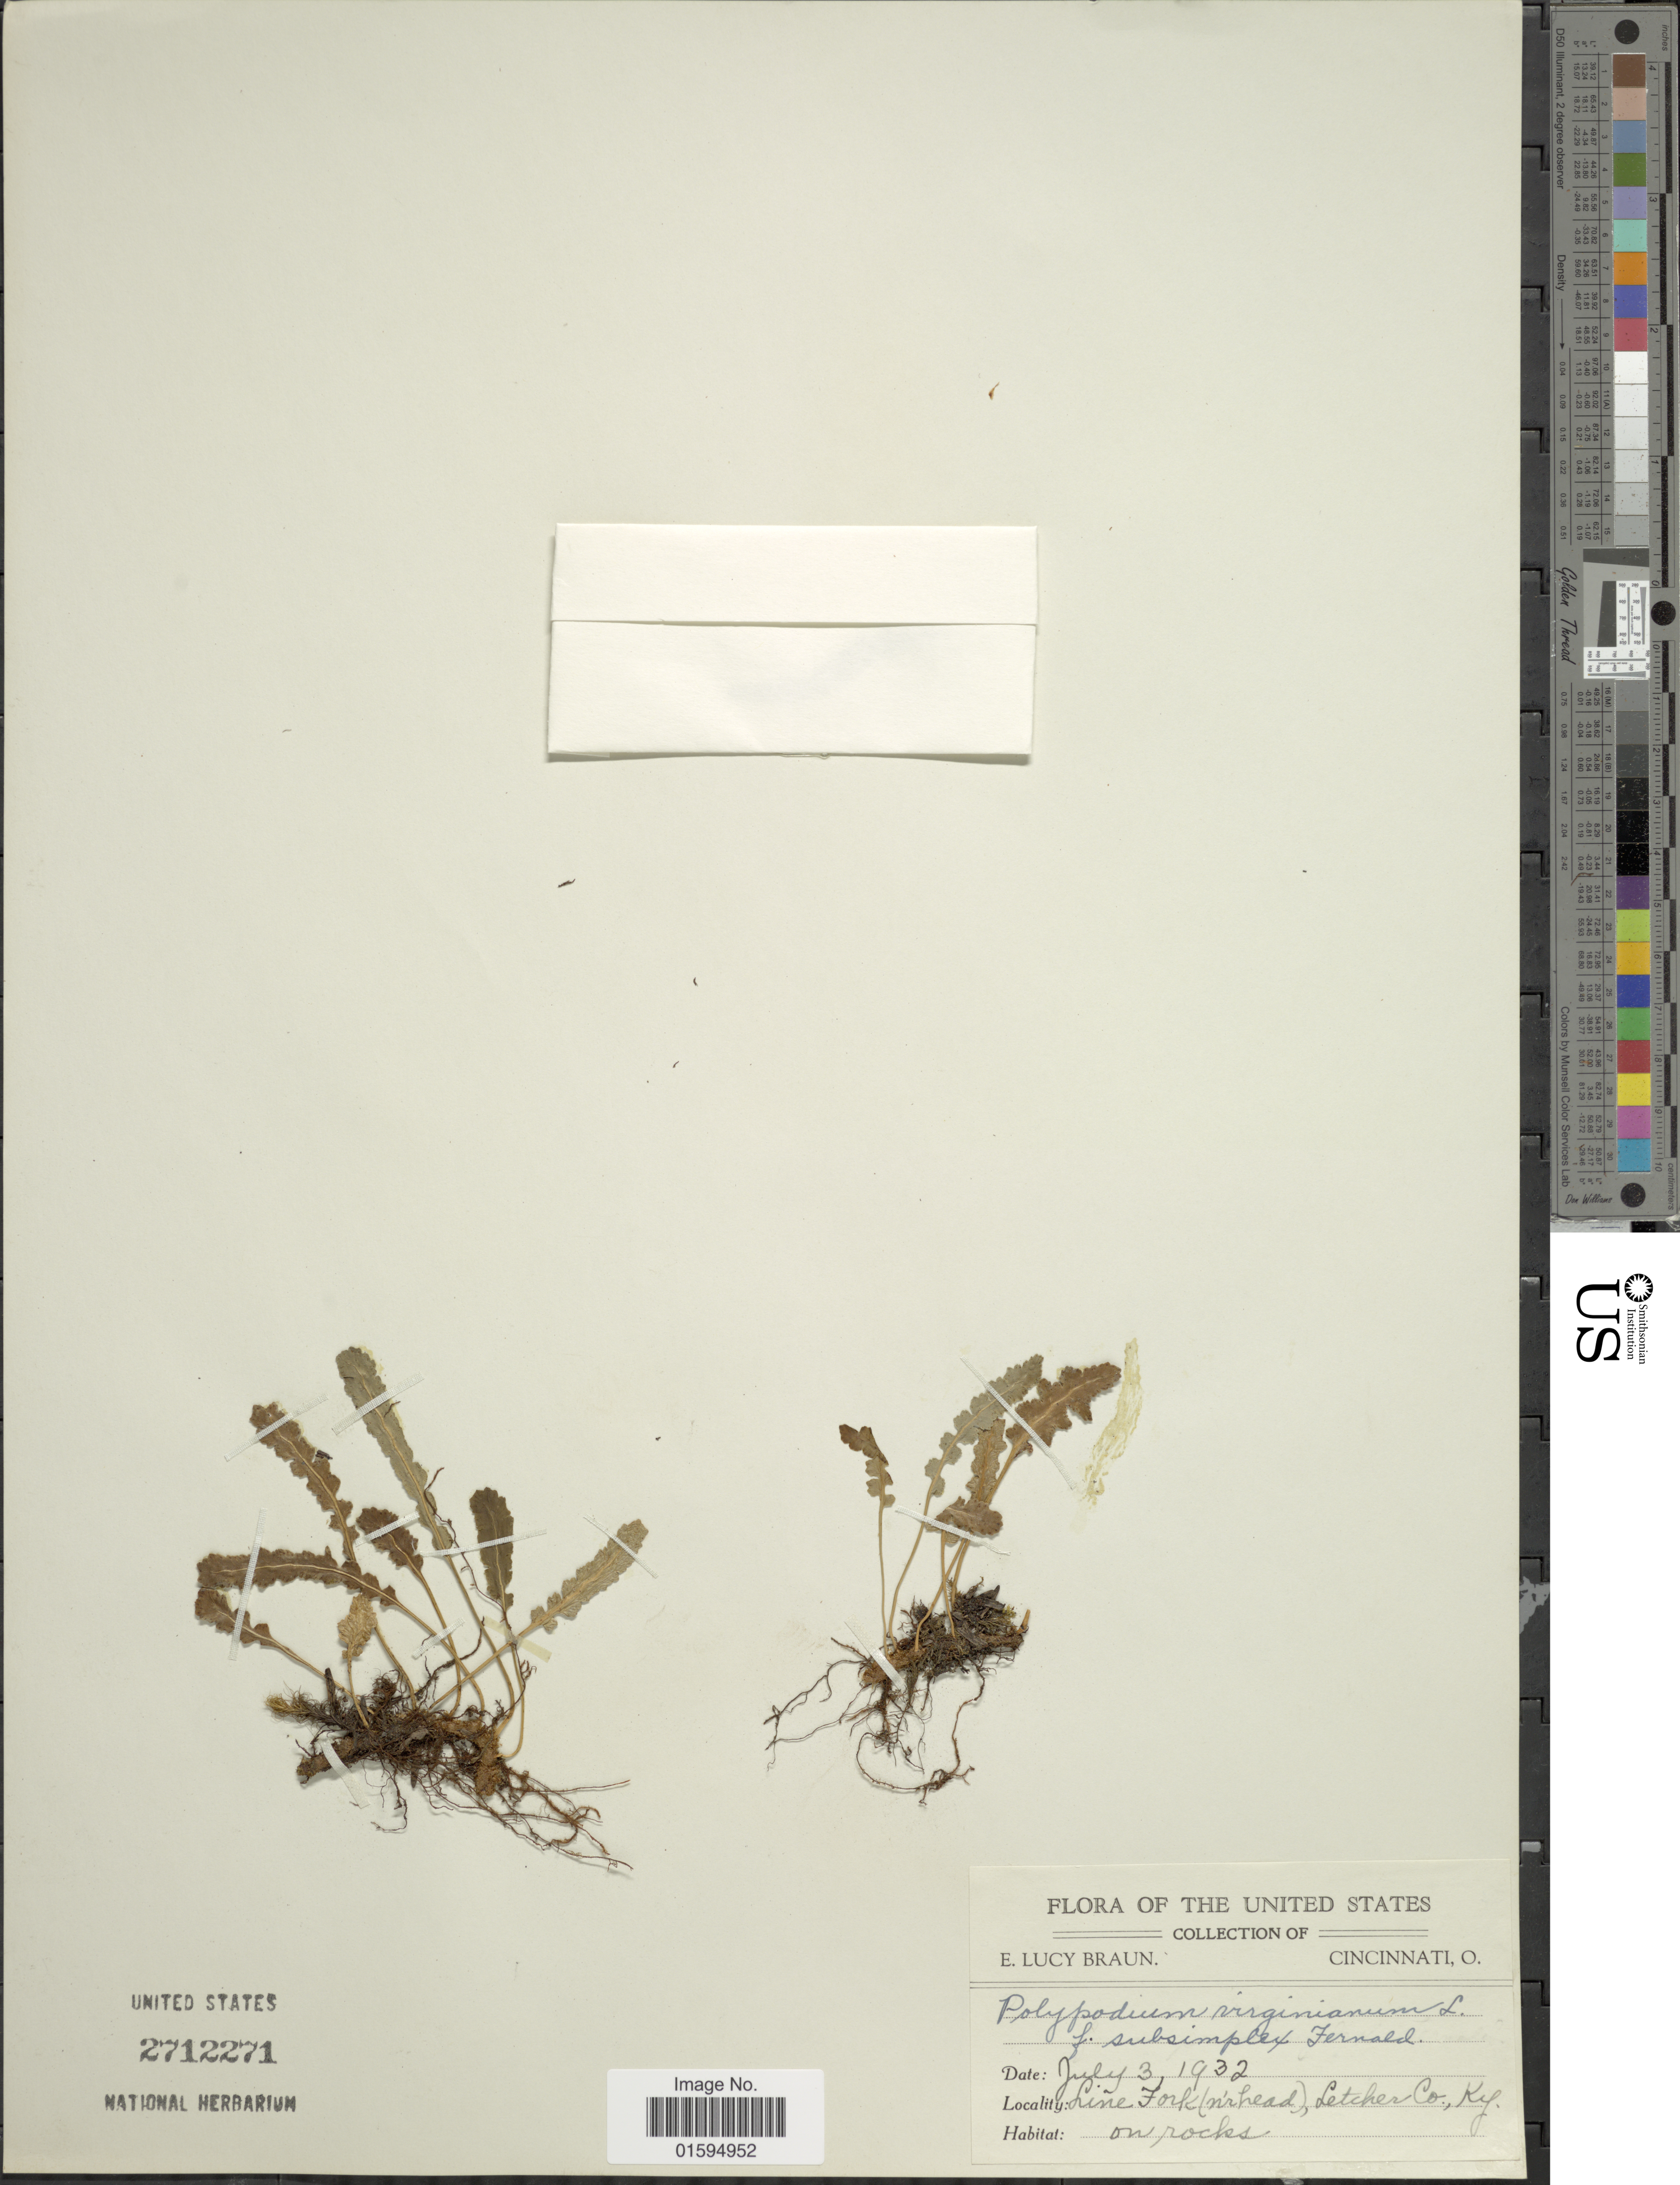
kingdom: Plantae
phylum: Tracheophyta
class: Polypodiopsida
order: Polypodiales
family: Polypodiaceae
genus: Polypodium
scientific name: Polypodium sp.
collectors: E. L. Braun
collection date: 1932-07-03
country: United States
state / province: Kentucky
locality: Line Fork (nr Head) Letcher Co.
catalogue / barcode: US 2712271